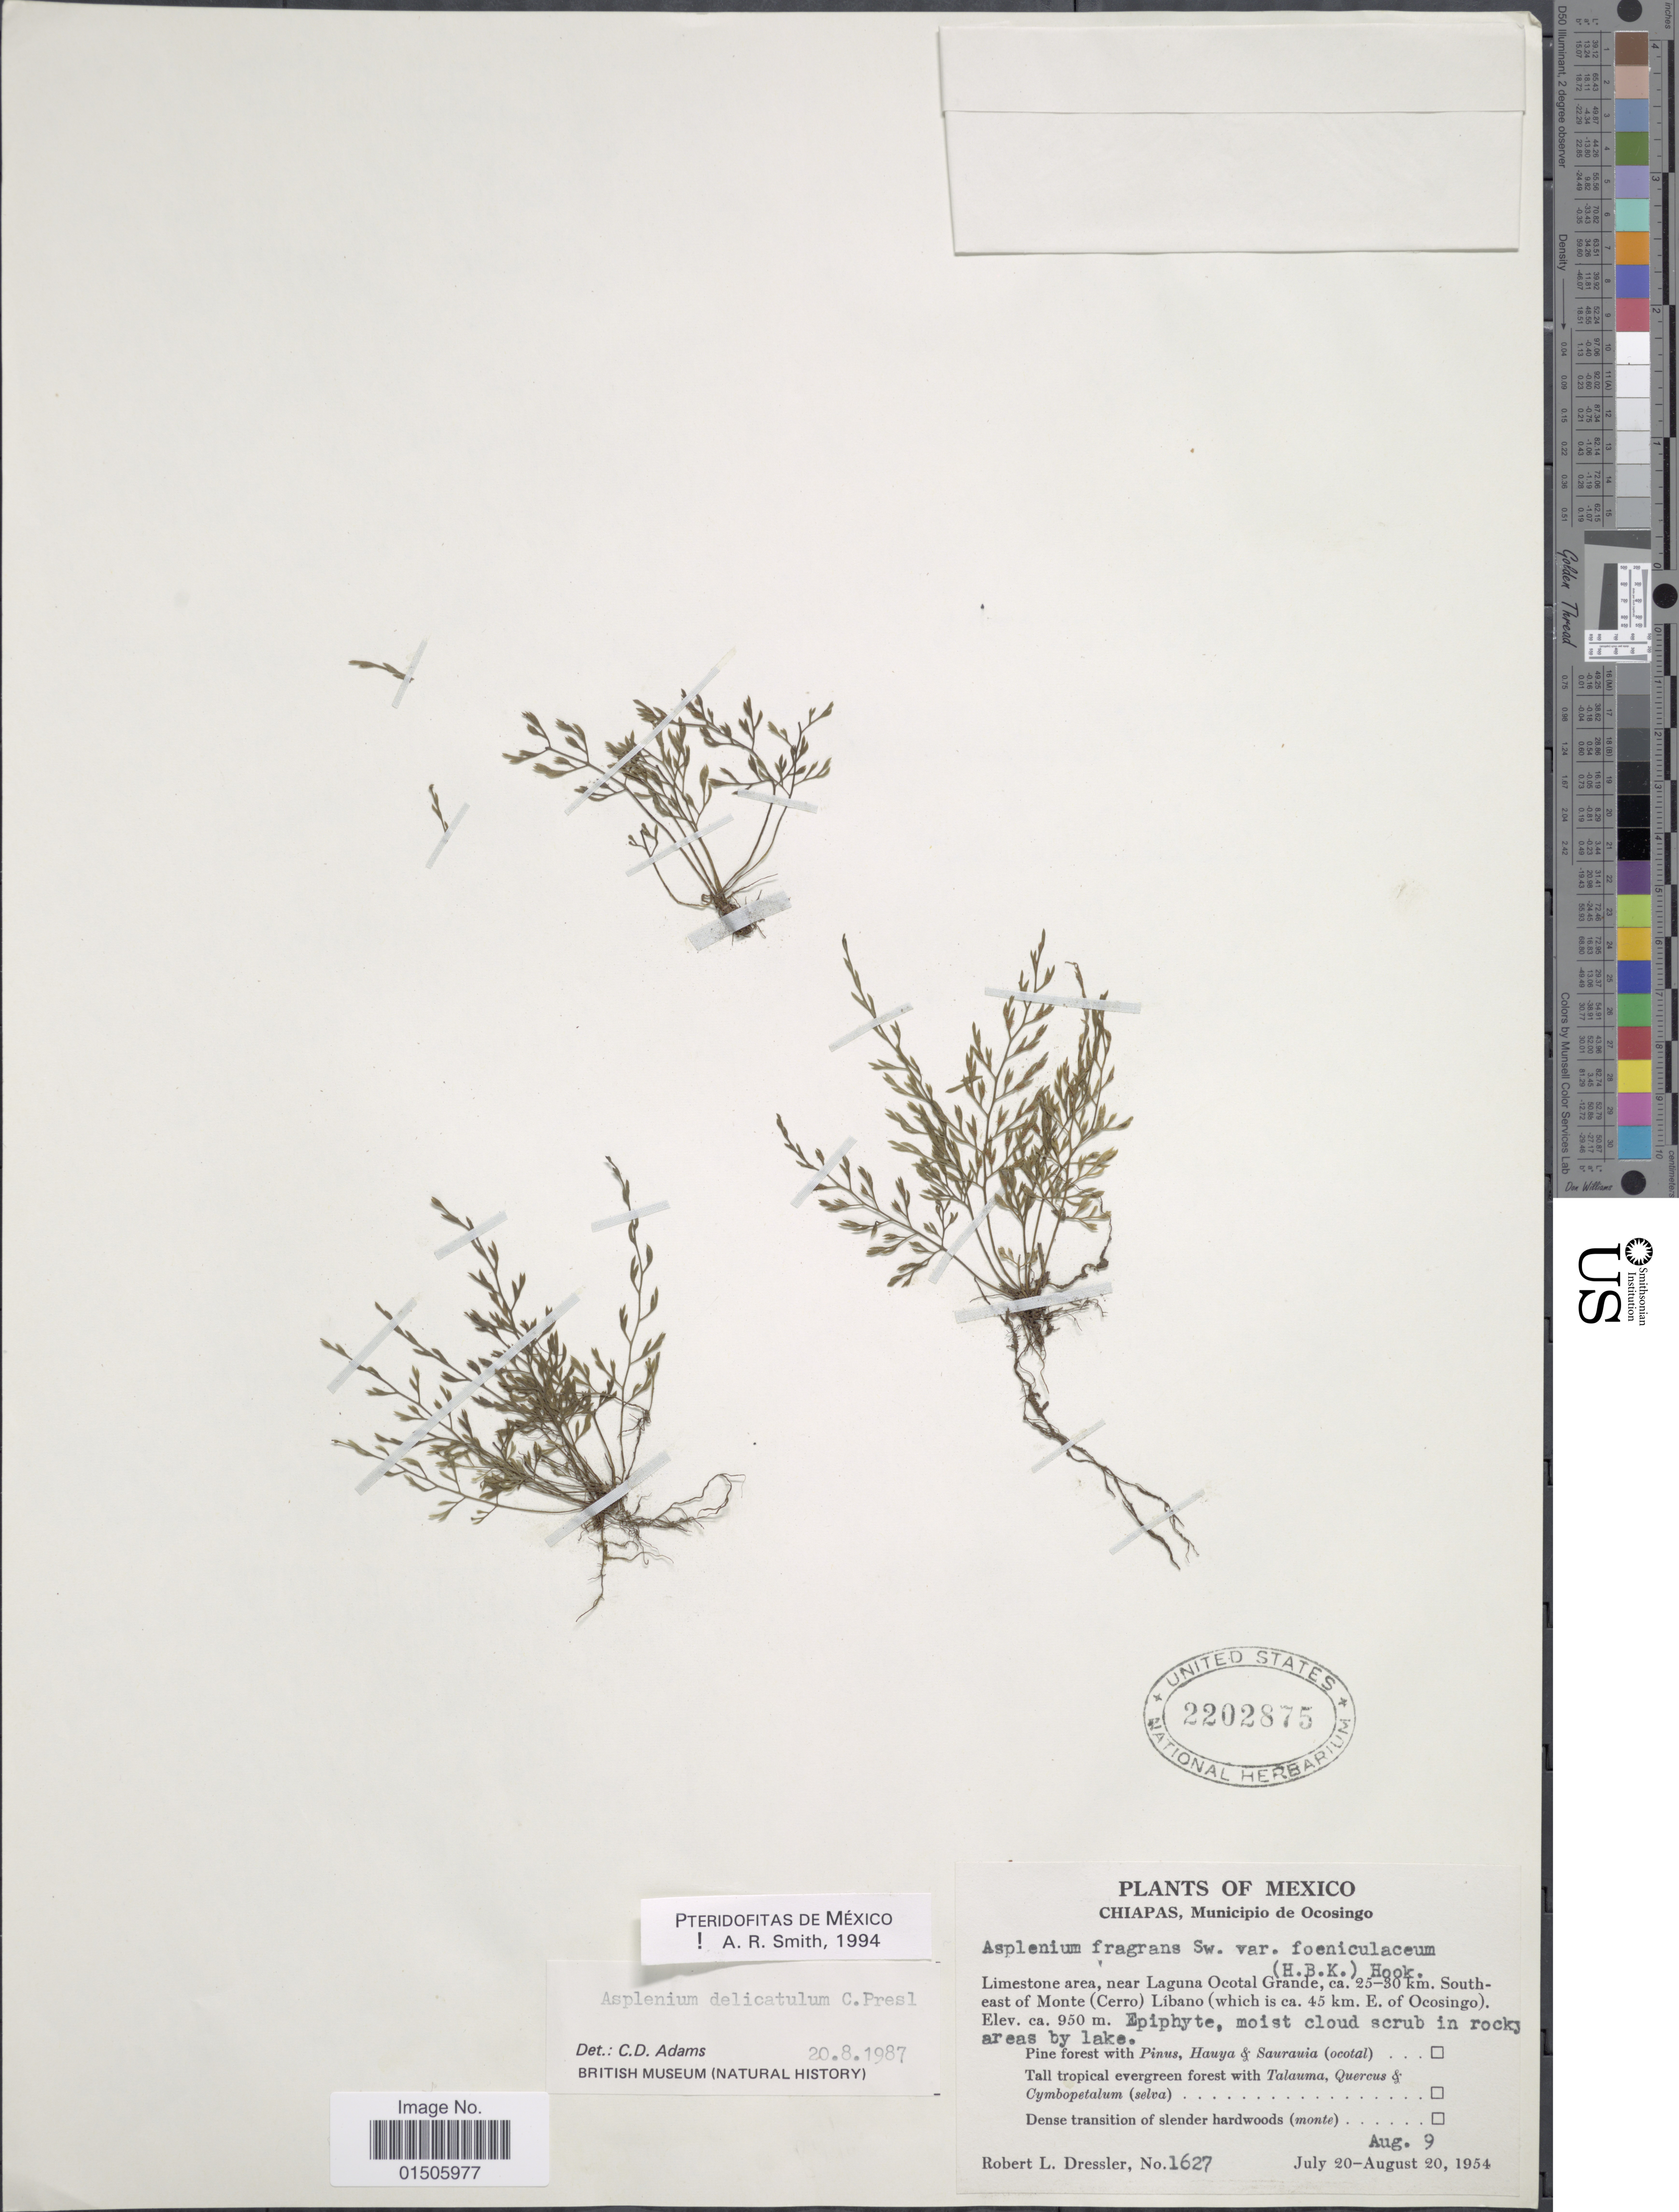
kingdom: Plantae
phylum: Tracheophyta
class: Polypodiopsida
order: Polypodiales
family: Aspleniaceae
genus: Asplenium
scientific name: Asplenium delicatulum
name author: C. Presl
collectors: R. Dressler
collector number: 1627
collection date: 1954-08-09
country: Mexico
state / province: Chiapas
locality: Muncipio de Ocosingo, Limestone area, near Laguna Ocotal Grande, ca 25-30 km. Southeast of Monte (Cerro) Libano (which is ca. 45 km. E., of Ocosingo)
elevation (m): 950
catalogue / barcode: US 2202875